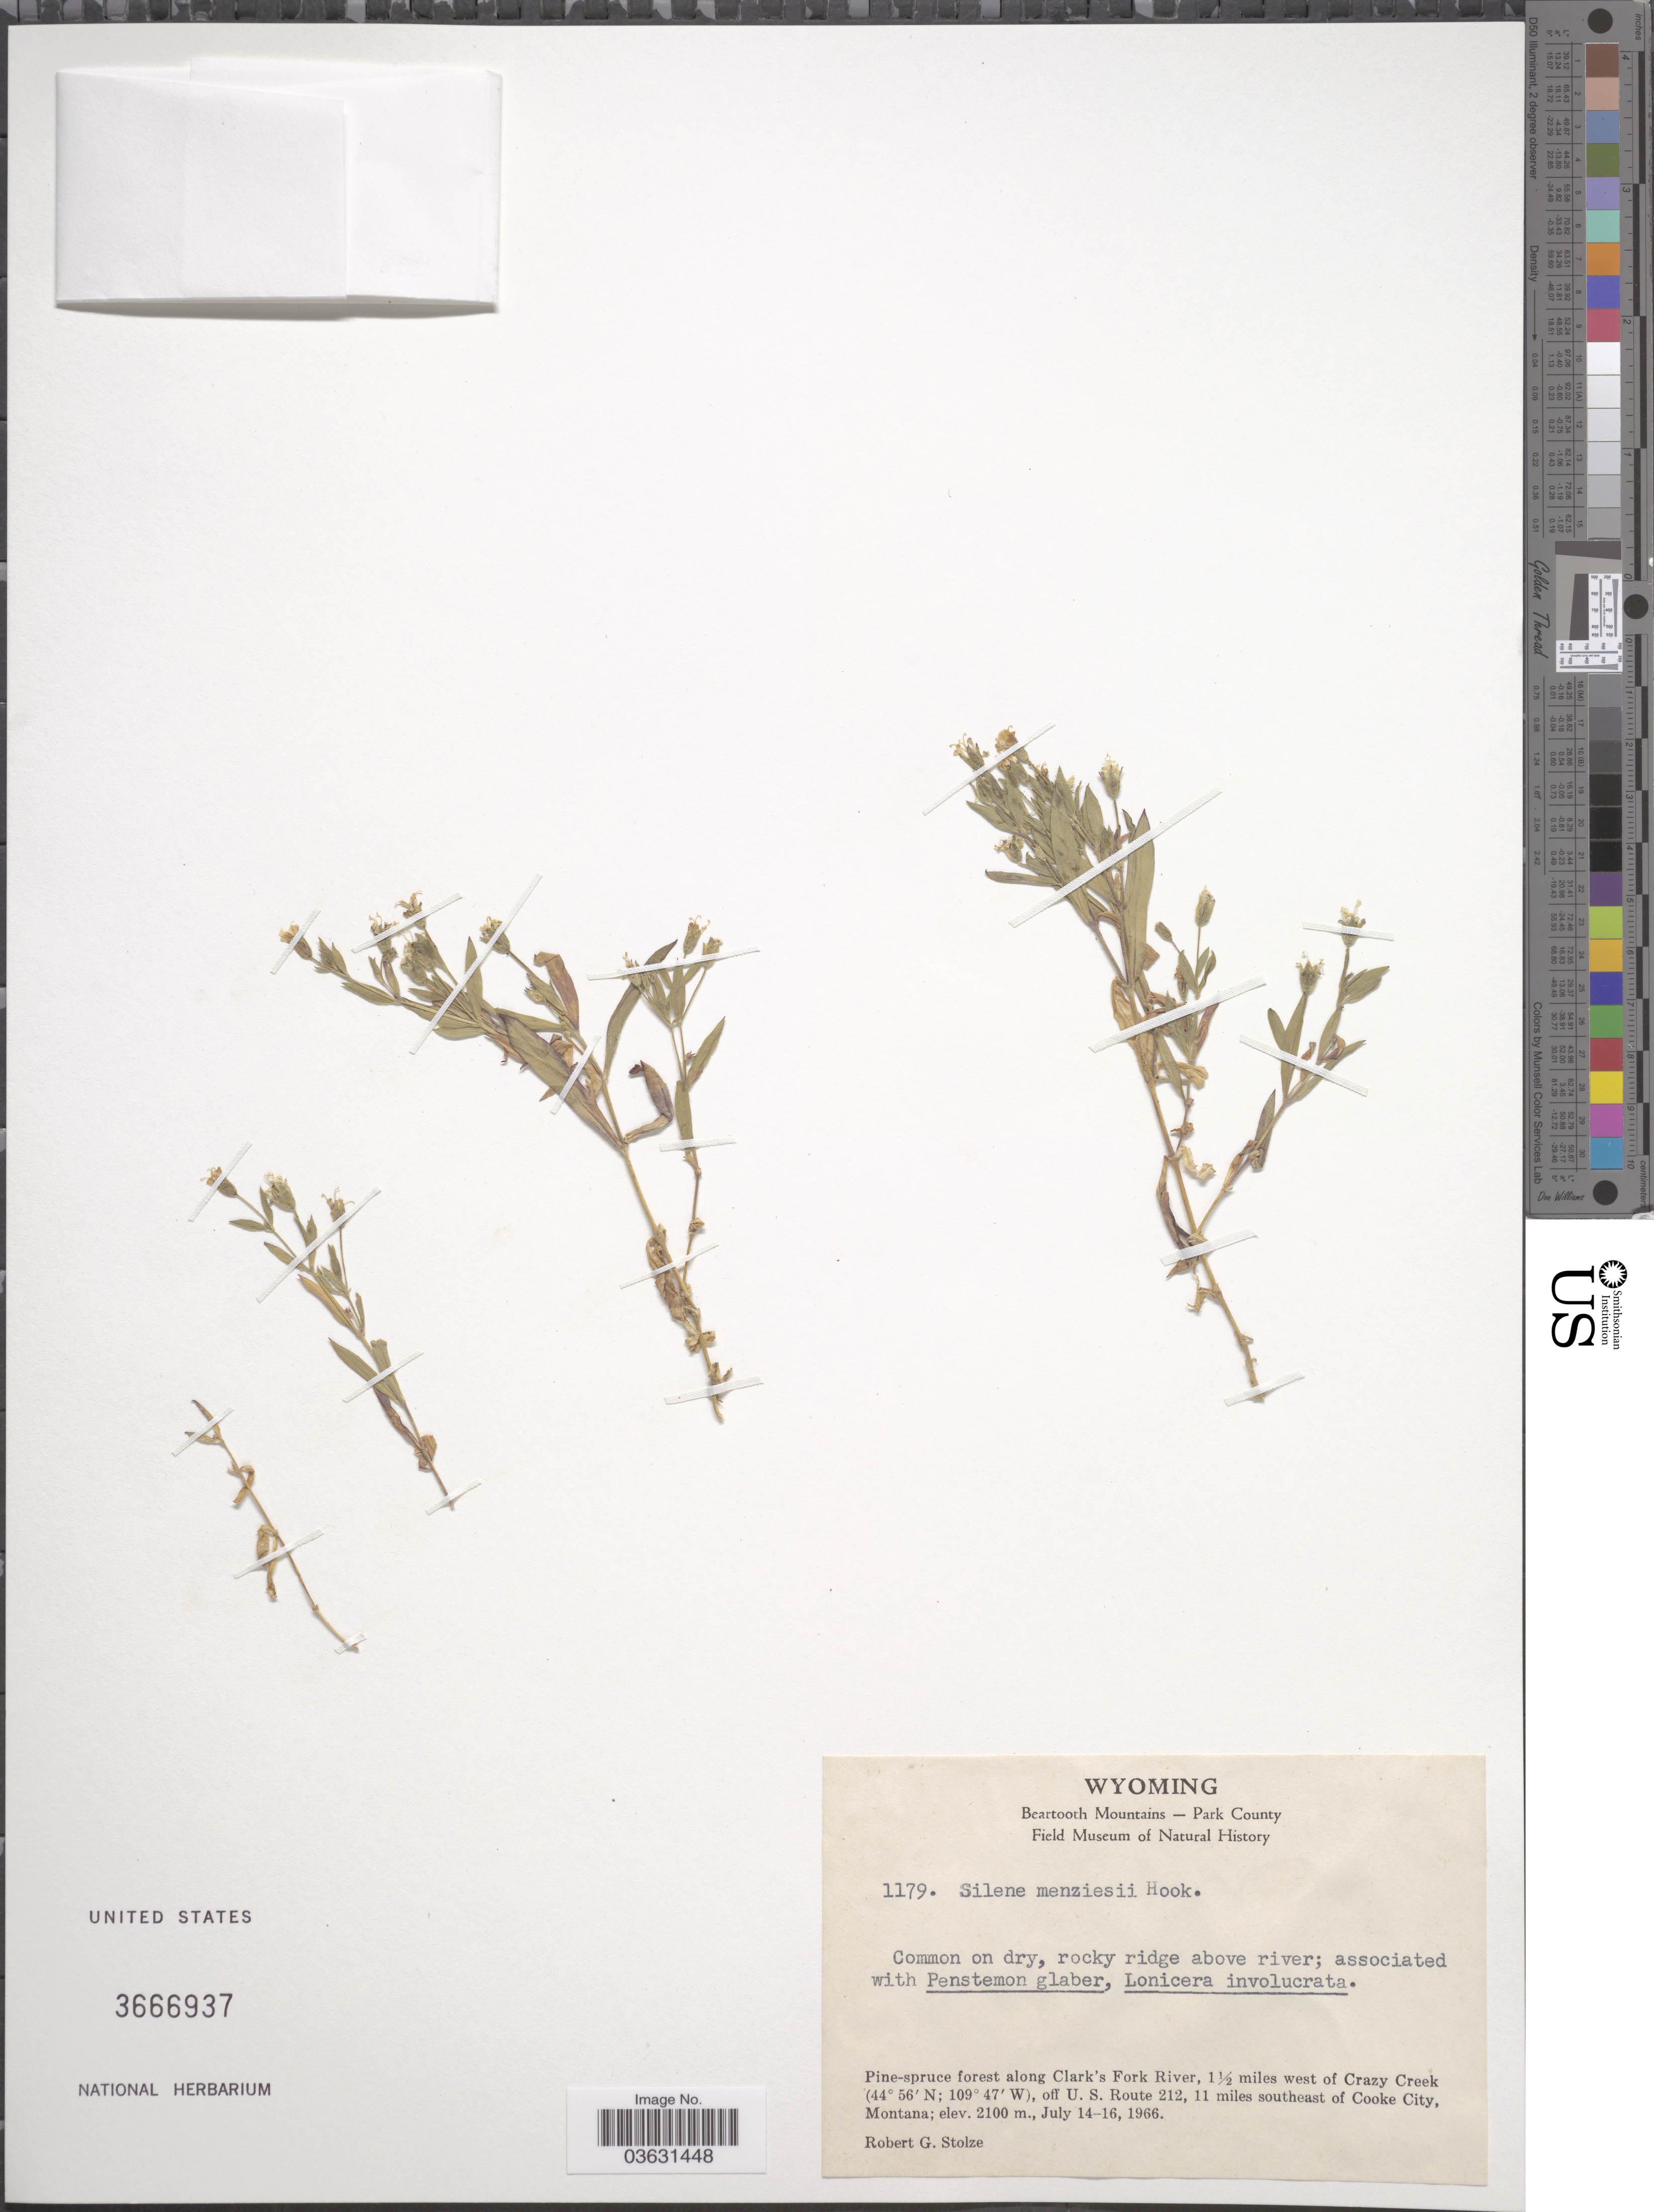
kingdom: Plantae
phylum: Tracheophyta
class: Magnoliopsida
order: Caryophyllales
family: Caryophyllaceae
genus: Silene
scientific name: Silene menziesii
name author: Hook.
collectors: R. G. Stolze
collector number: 1179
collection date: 1966-07-14/1966-07-16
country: United States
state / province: Wyoming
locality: Pine-spruce forest along Clark's Fork River, 1½ miles west of Crazy Creek, off U. S. Route 212, 11 miles southwest of Cooke City.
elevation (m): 2100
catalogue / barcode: US 3666937